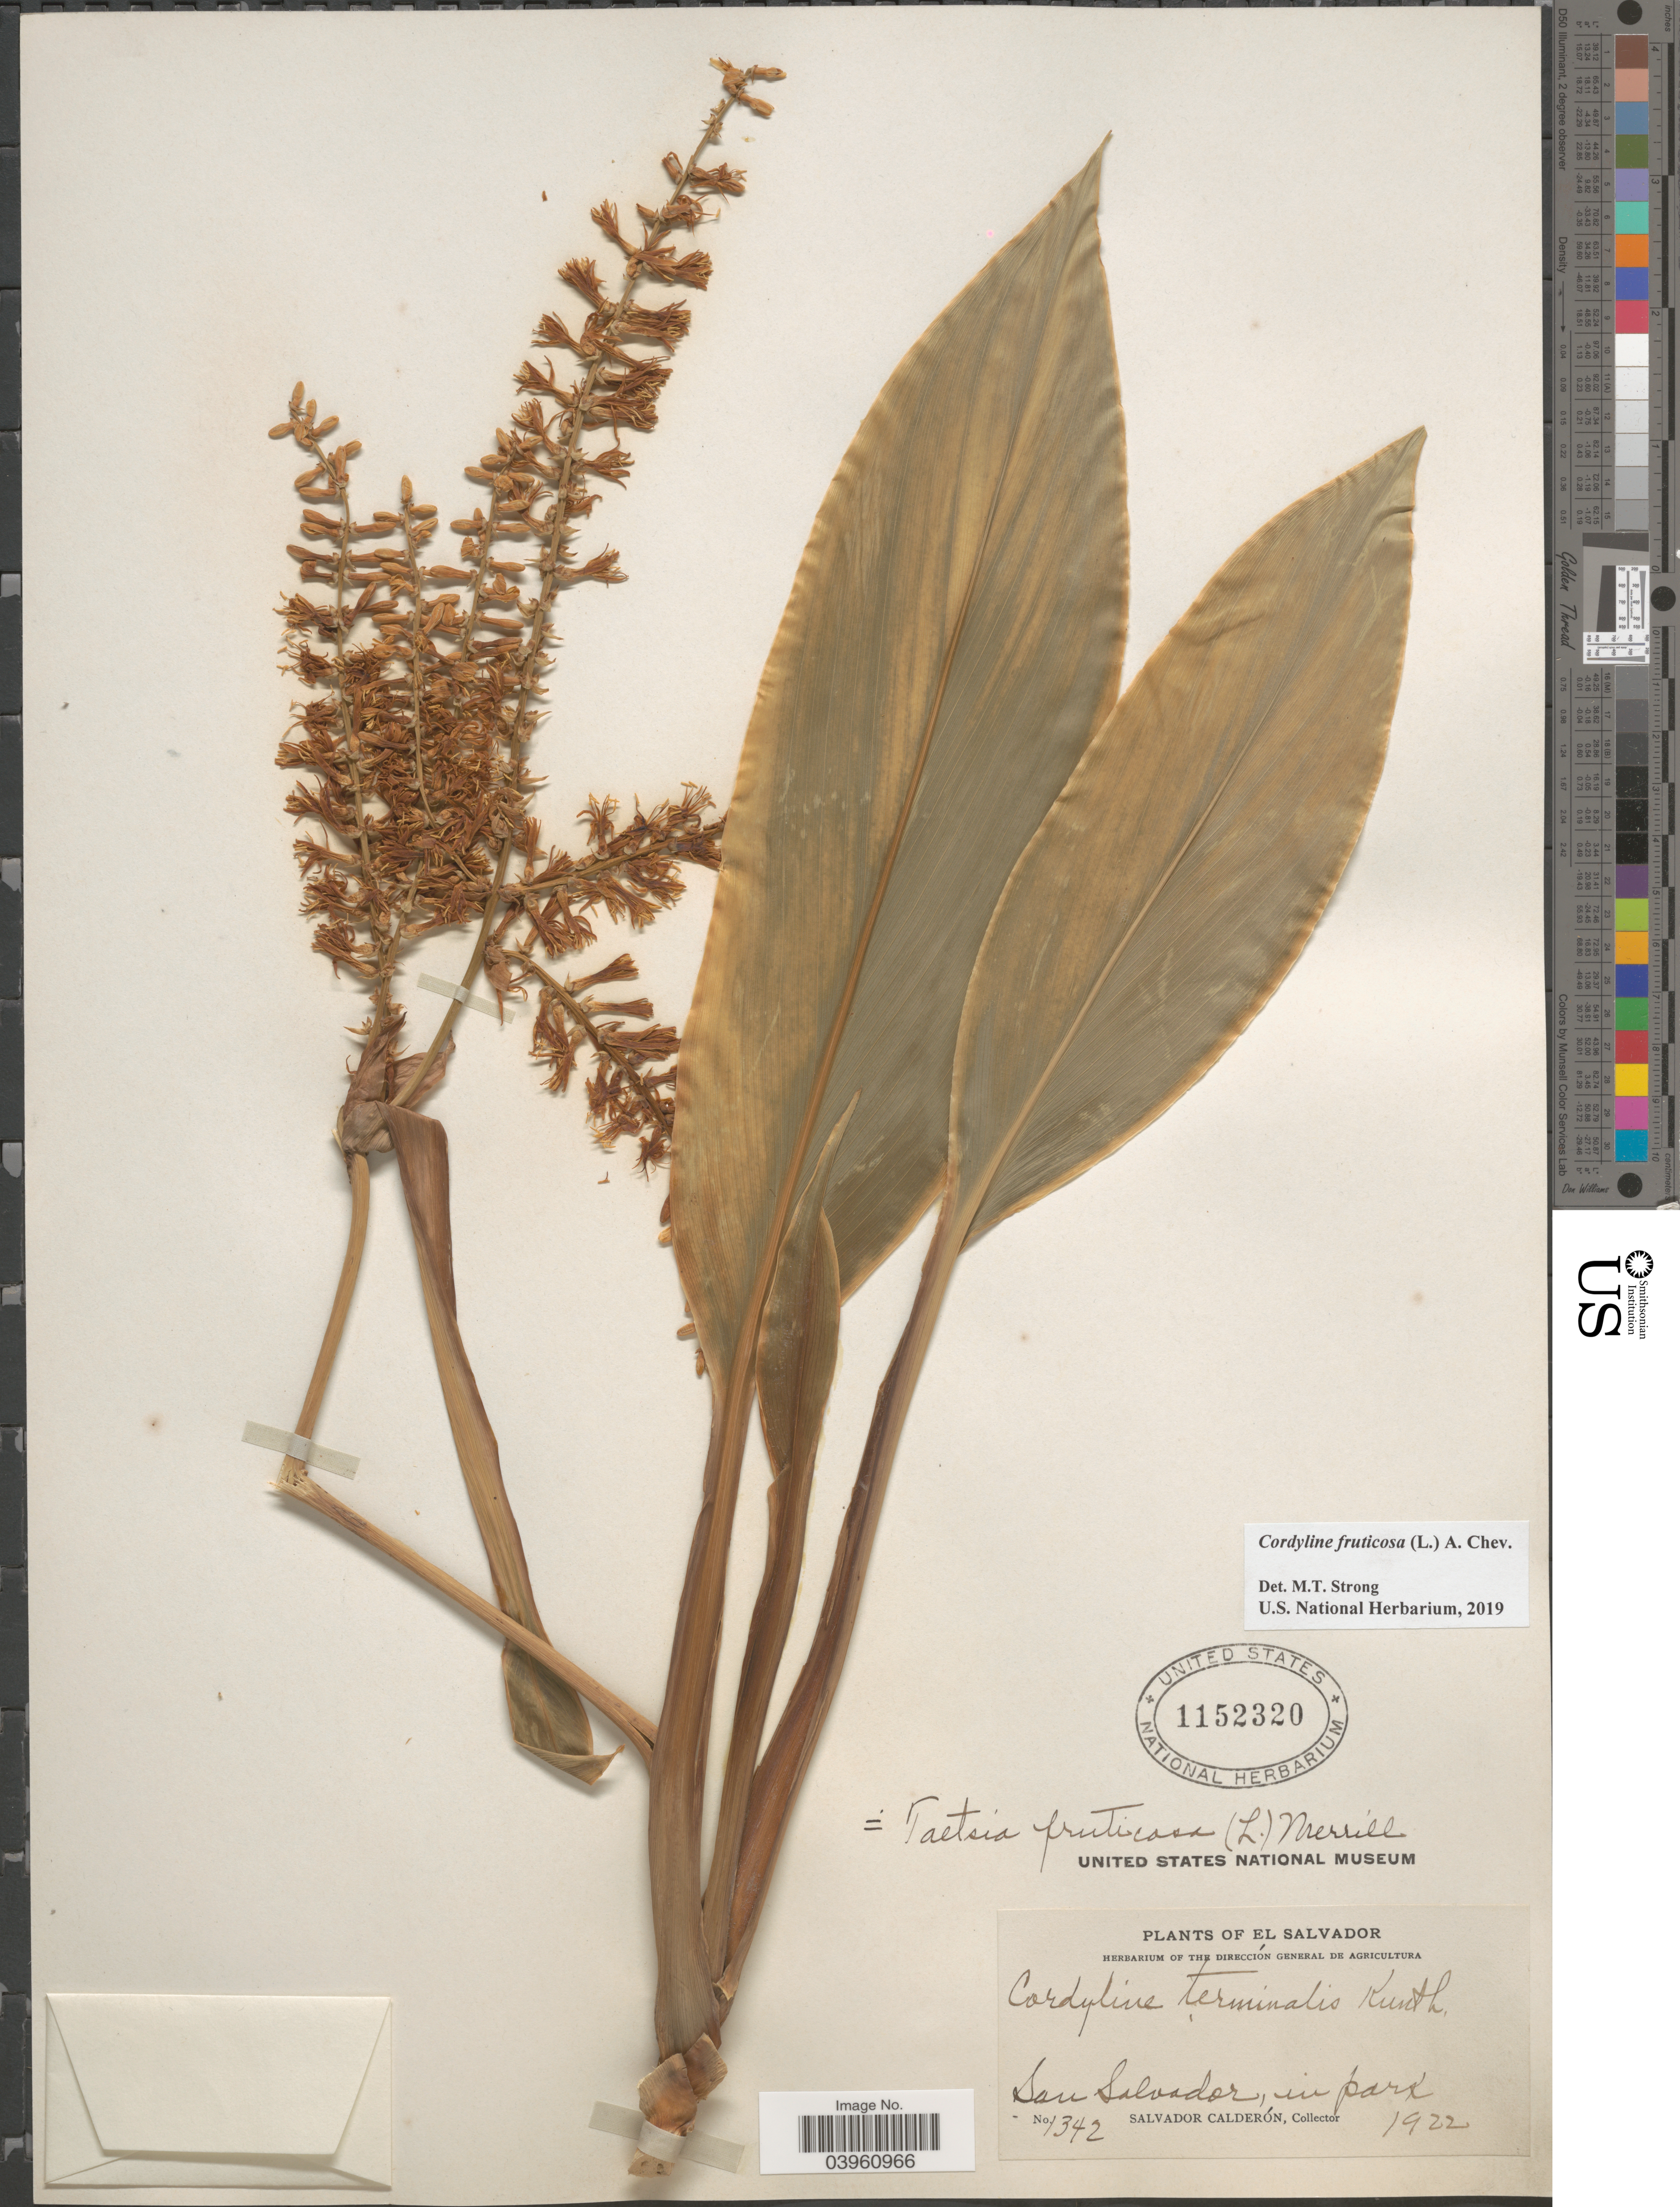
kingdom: Plantae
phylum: Tracheophyta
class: Liliopsida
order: Asparagales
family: Asparagaceae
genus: Cordyline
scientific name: Cordyline fruticosa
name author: (L.) A. Chev.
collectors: S. Calderón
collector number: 1342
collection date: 1922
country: El Salvador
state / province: San Salvador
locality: San Salvador, in park.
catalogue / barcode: US 1152320